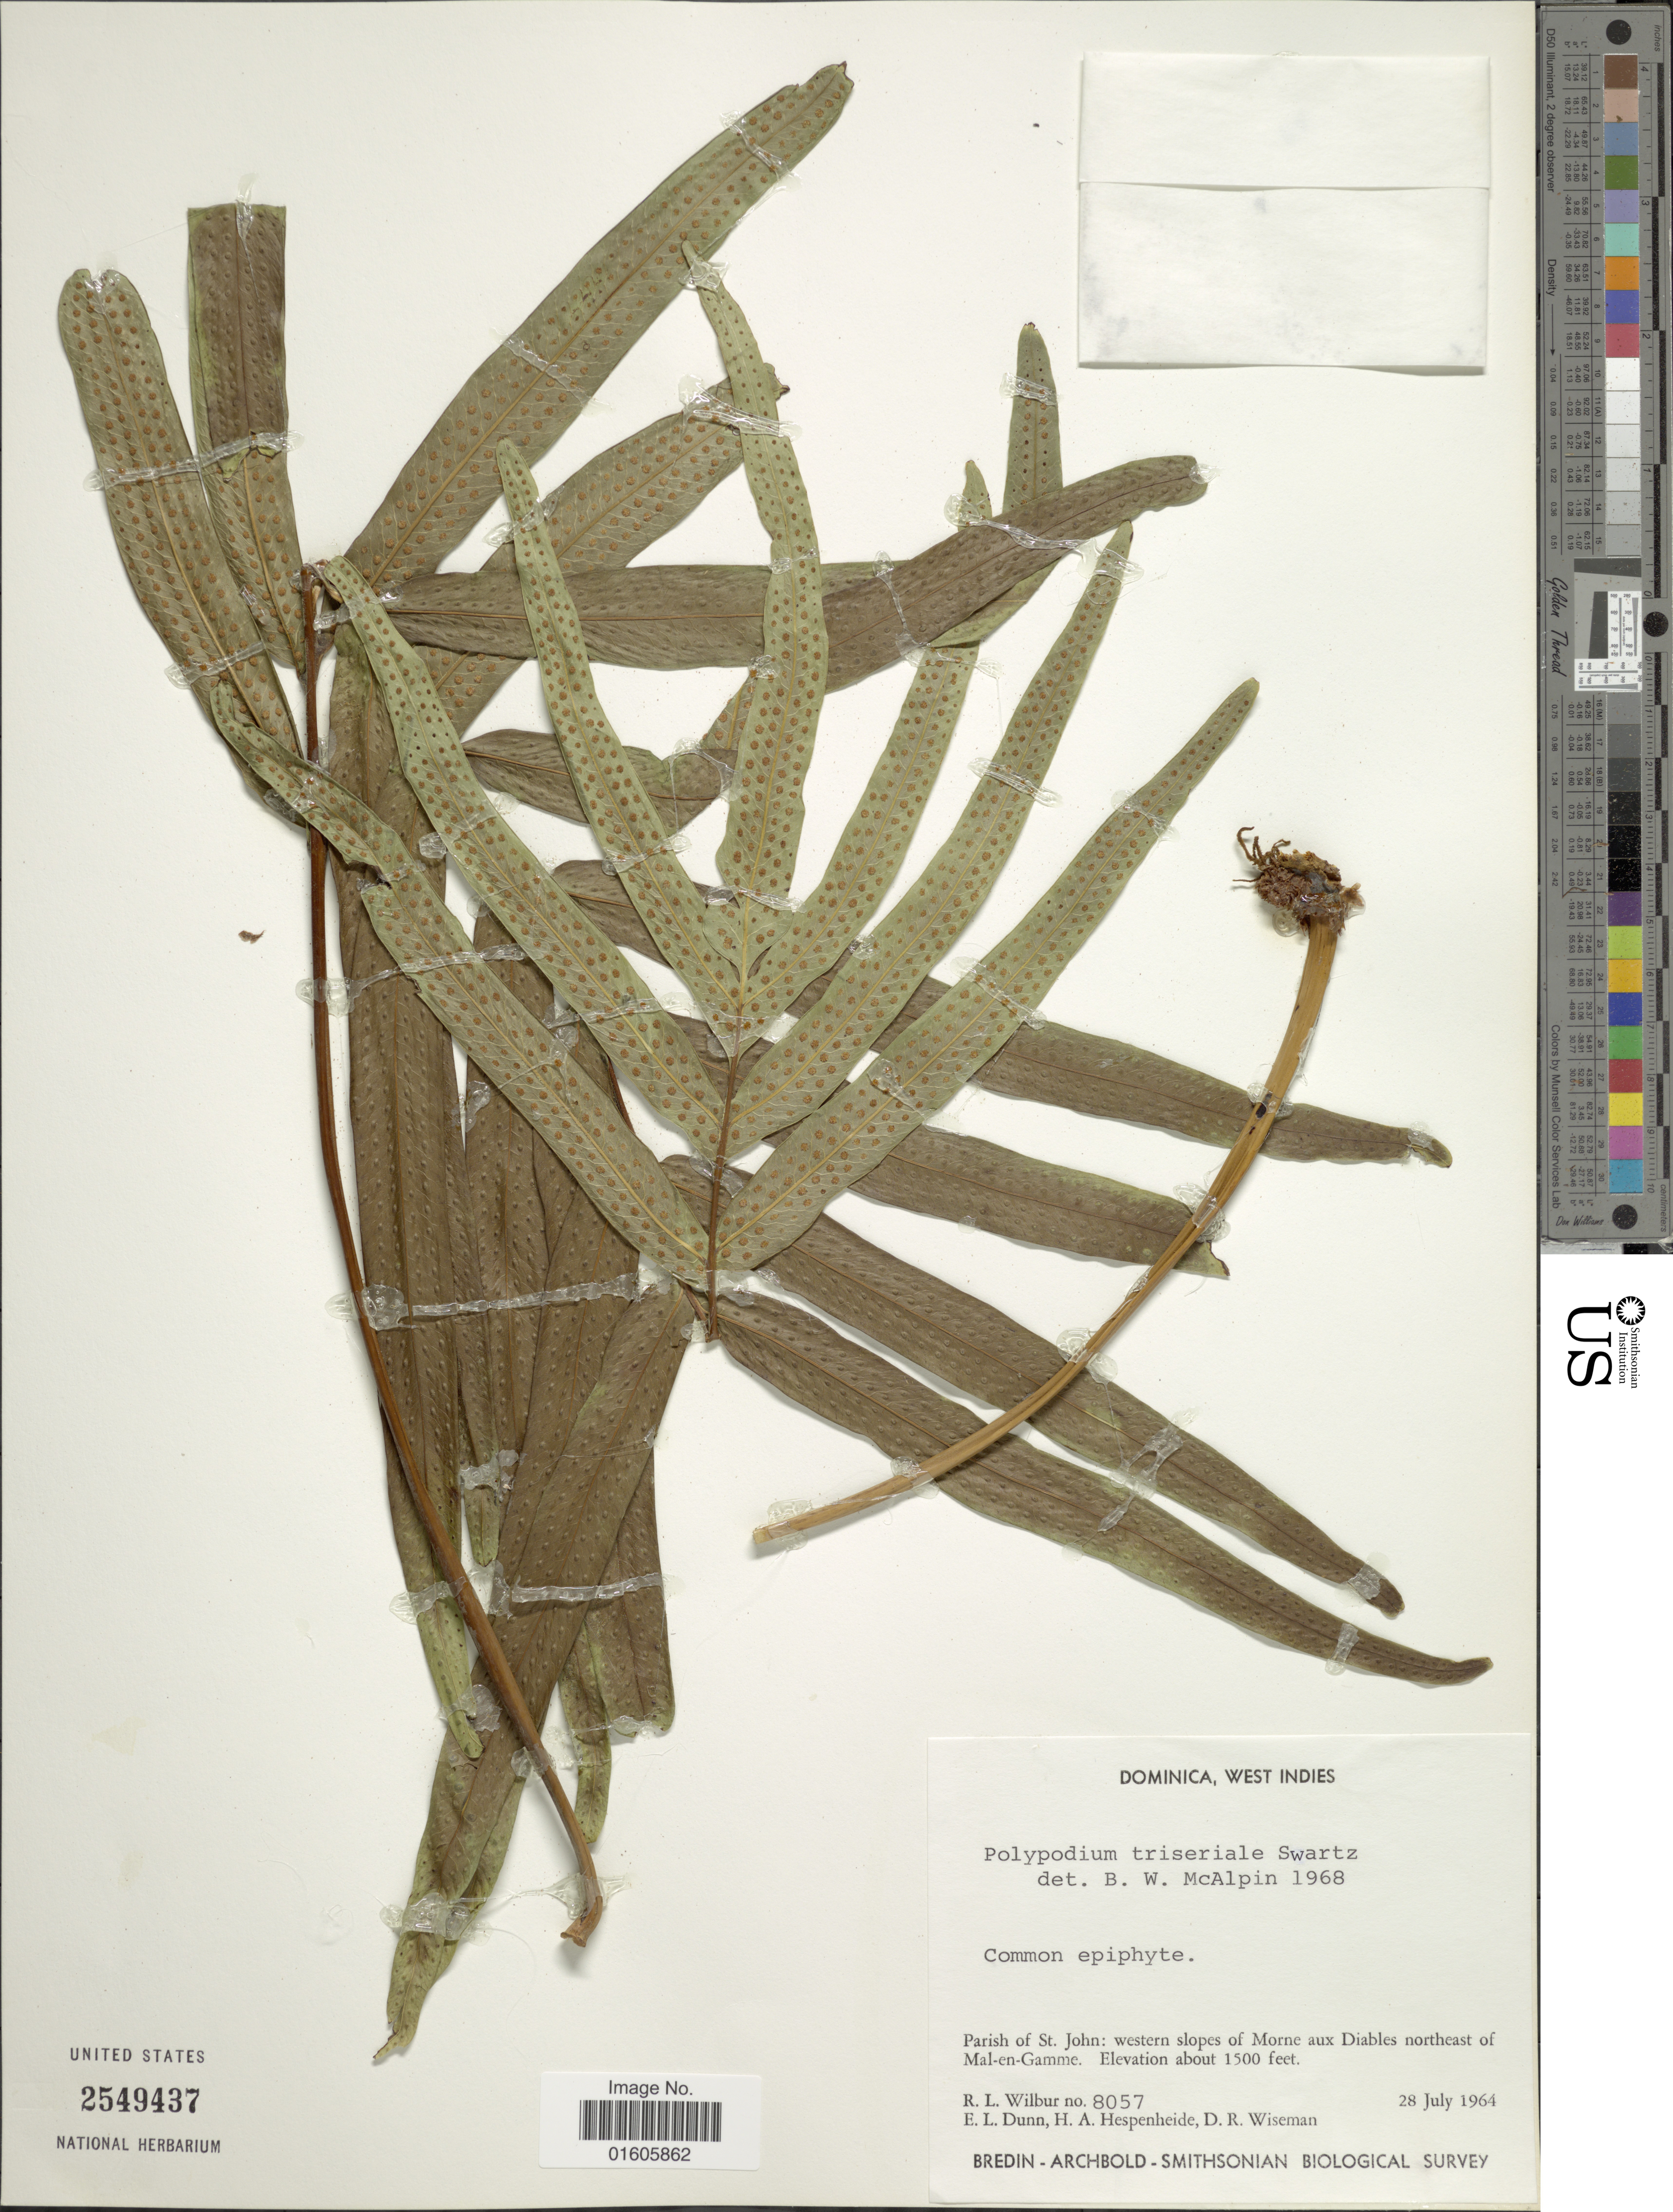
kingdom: Plantae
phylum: Tracheophyta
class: Polypodiopsida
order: Polypodiales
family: Polypodiaceae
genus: Serpocaulon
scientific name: Serpocaulon triseriale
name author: (Sw.) A.R. Sm.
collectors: R. L. Wilbur, E. Dunn, H. A. Hespenheide & D. R. Wiseman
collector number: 8057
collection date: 1964-07-28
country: Dominica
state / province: St. John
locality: Dominica, West Indies. Parish of St. John: western slopes of Morne aux Diables northeast of Mal-en-Gamme.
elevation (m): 457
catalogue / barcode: US 2549437